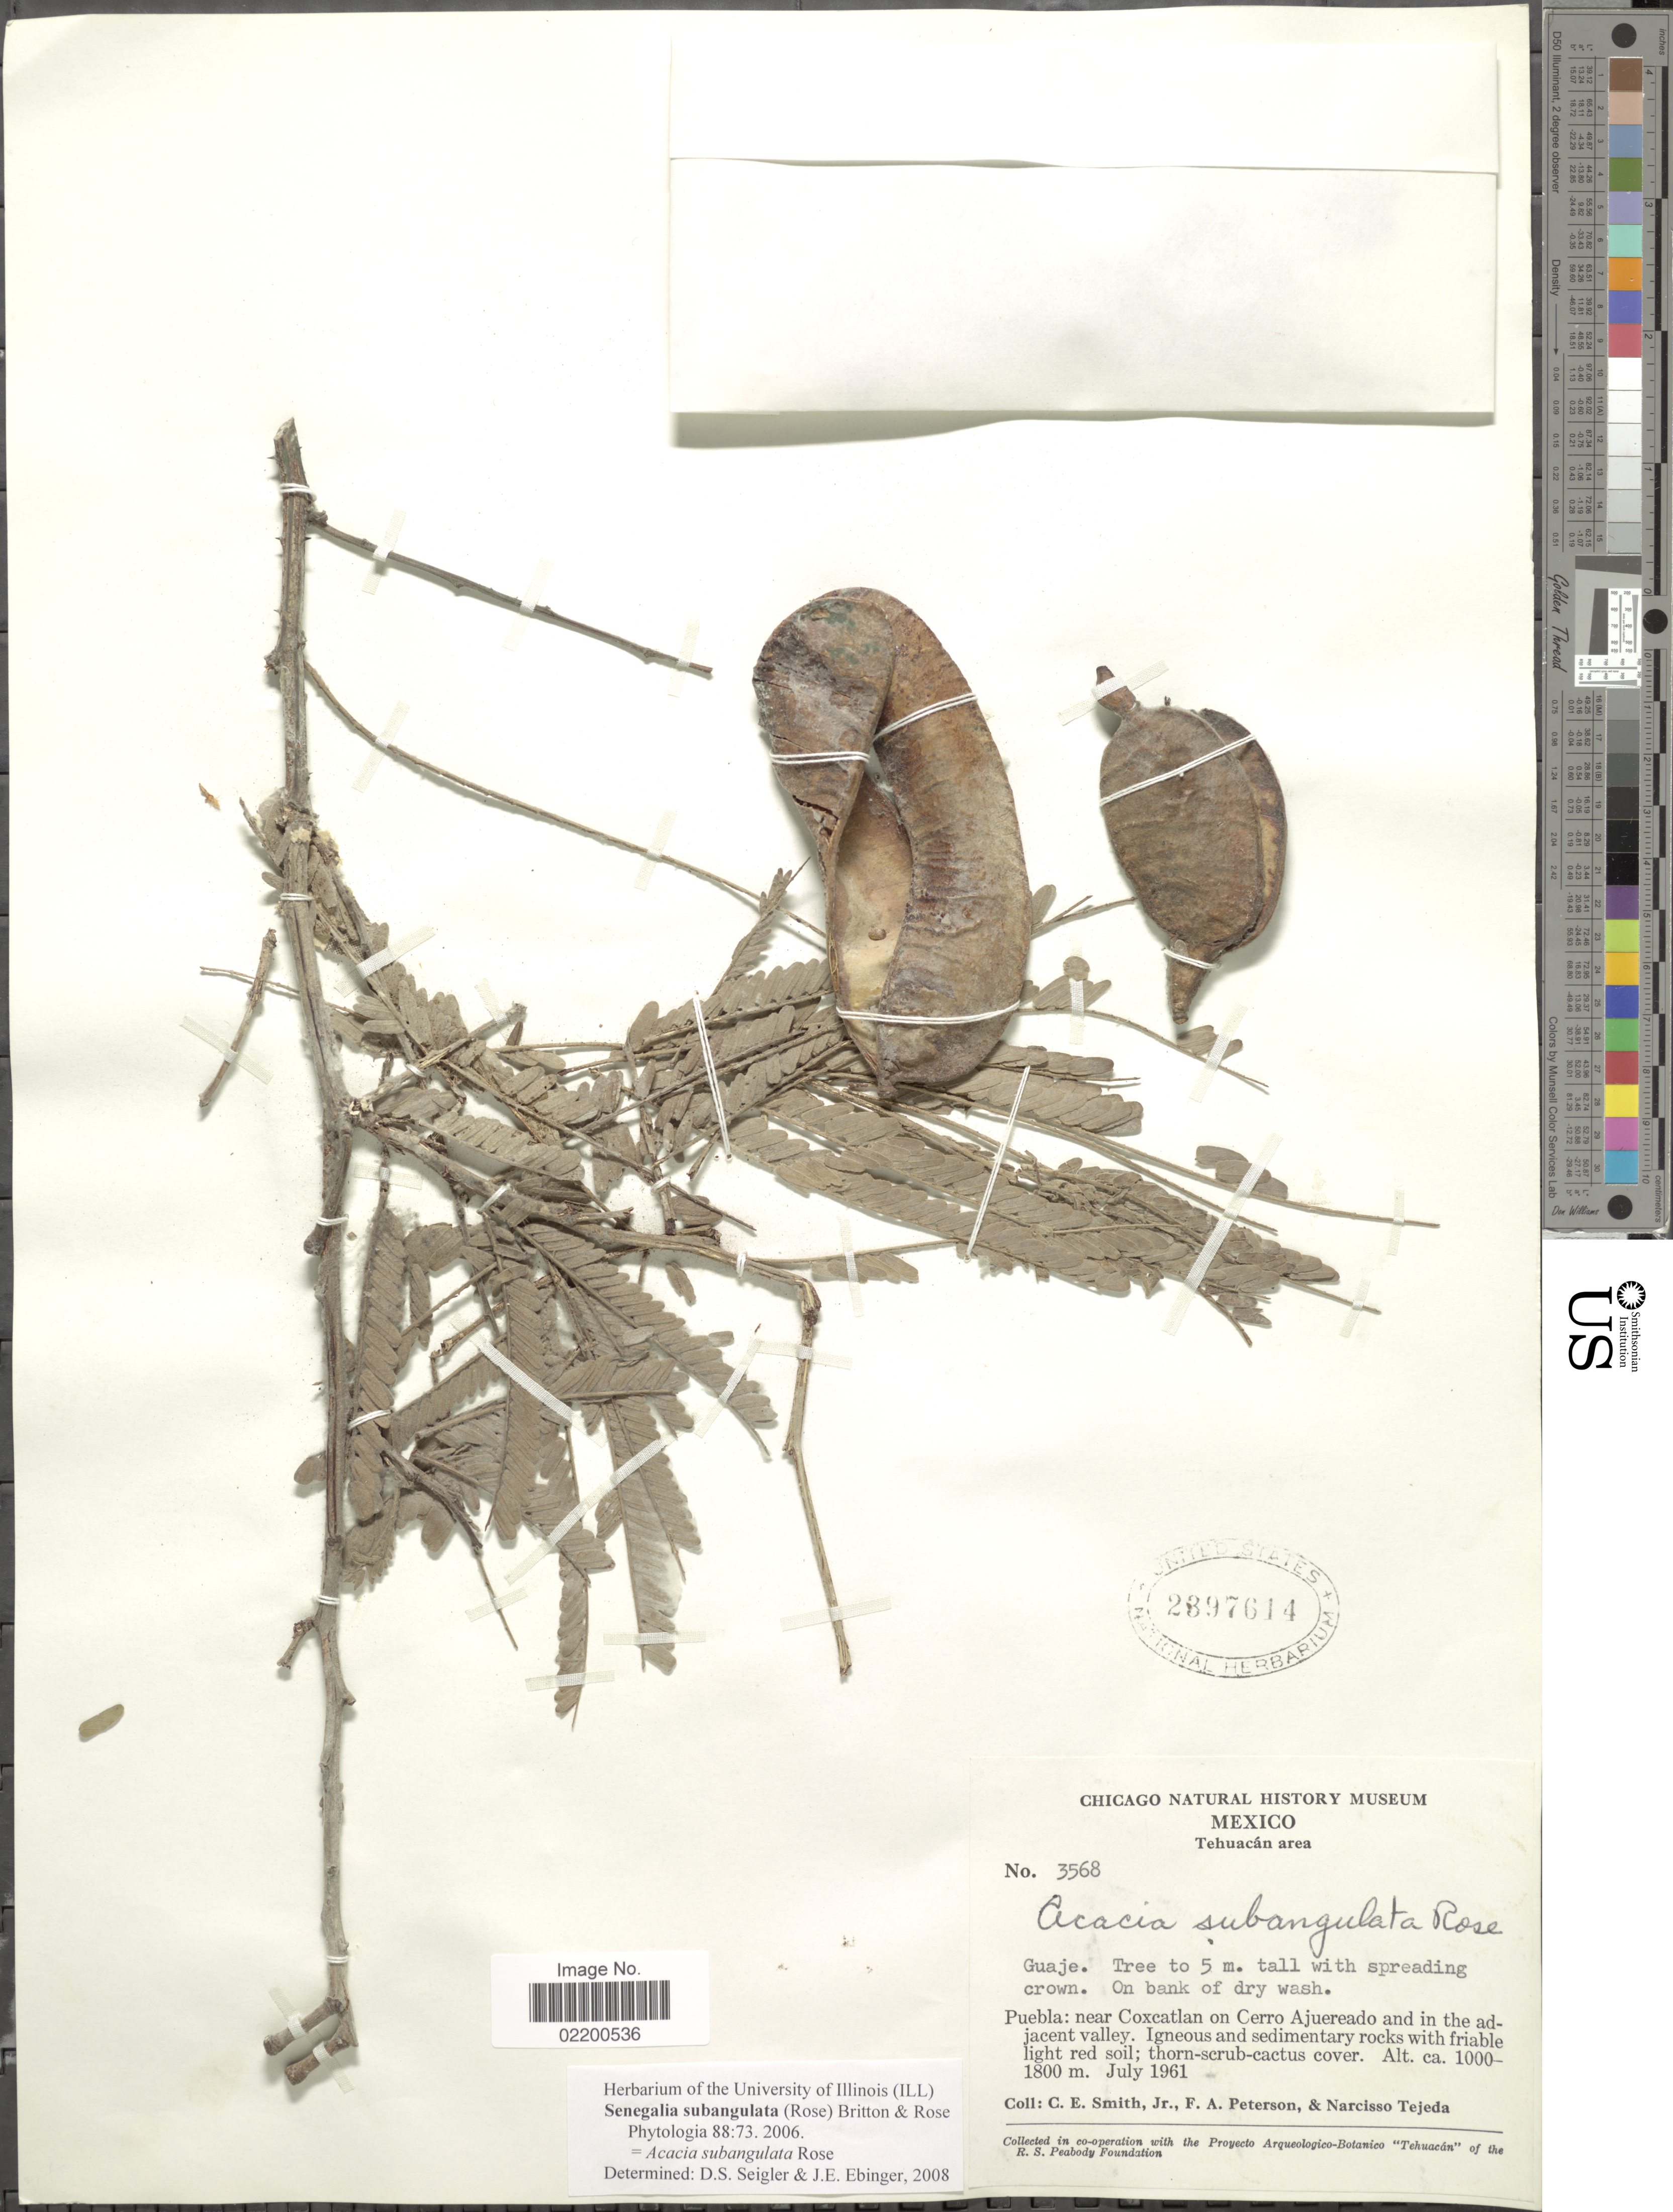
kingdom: Plantae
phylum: Tracheophyta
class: Magnoliopsida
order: Fabales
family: Fabaceae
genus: Senegalia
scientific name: Senegalia subangulata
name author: (Rose) Britton & Rose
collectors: C. E. Smith Jr., F. A. Peterson & N. Tejeda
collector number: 3568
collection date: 1961-07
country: Mexico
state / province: Puebla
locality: Puebla: near Coxcatlan on Cerro Ajuereado and in the adjacent valley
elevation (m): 1000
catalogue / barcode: US 2897614